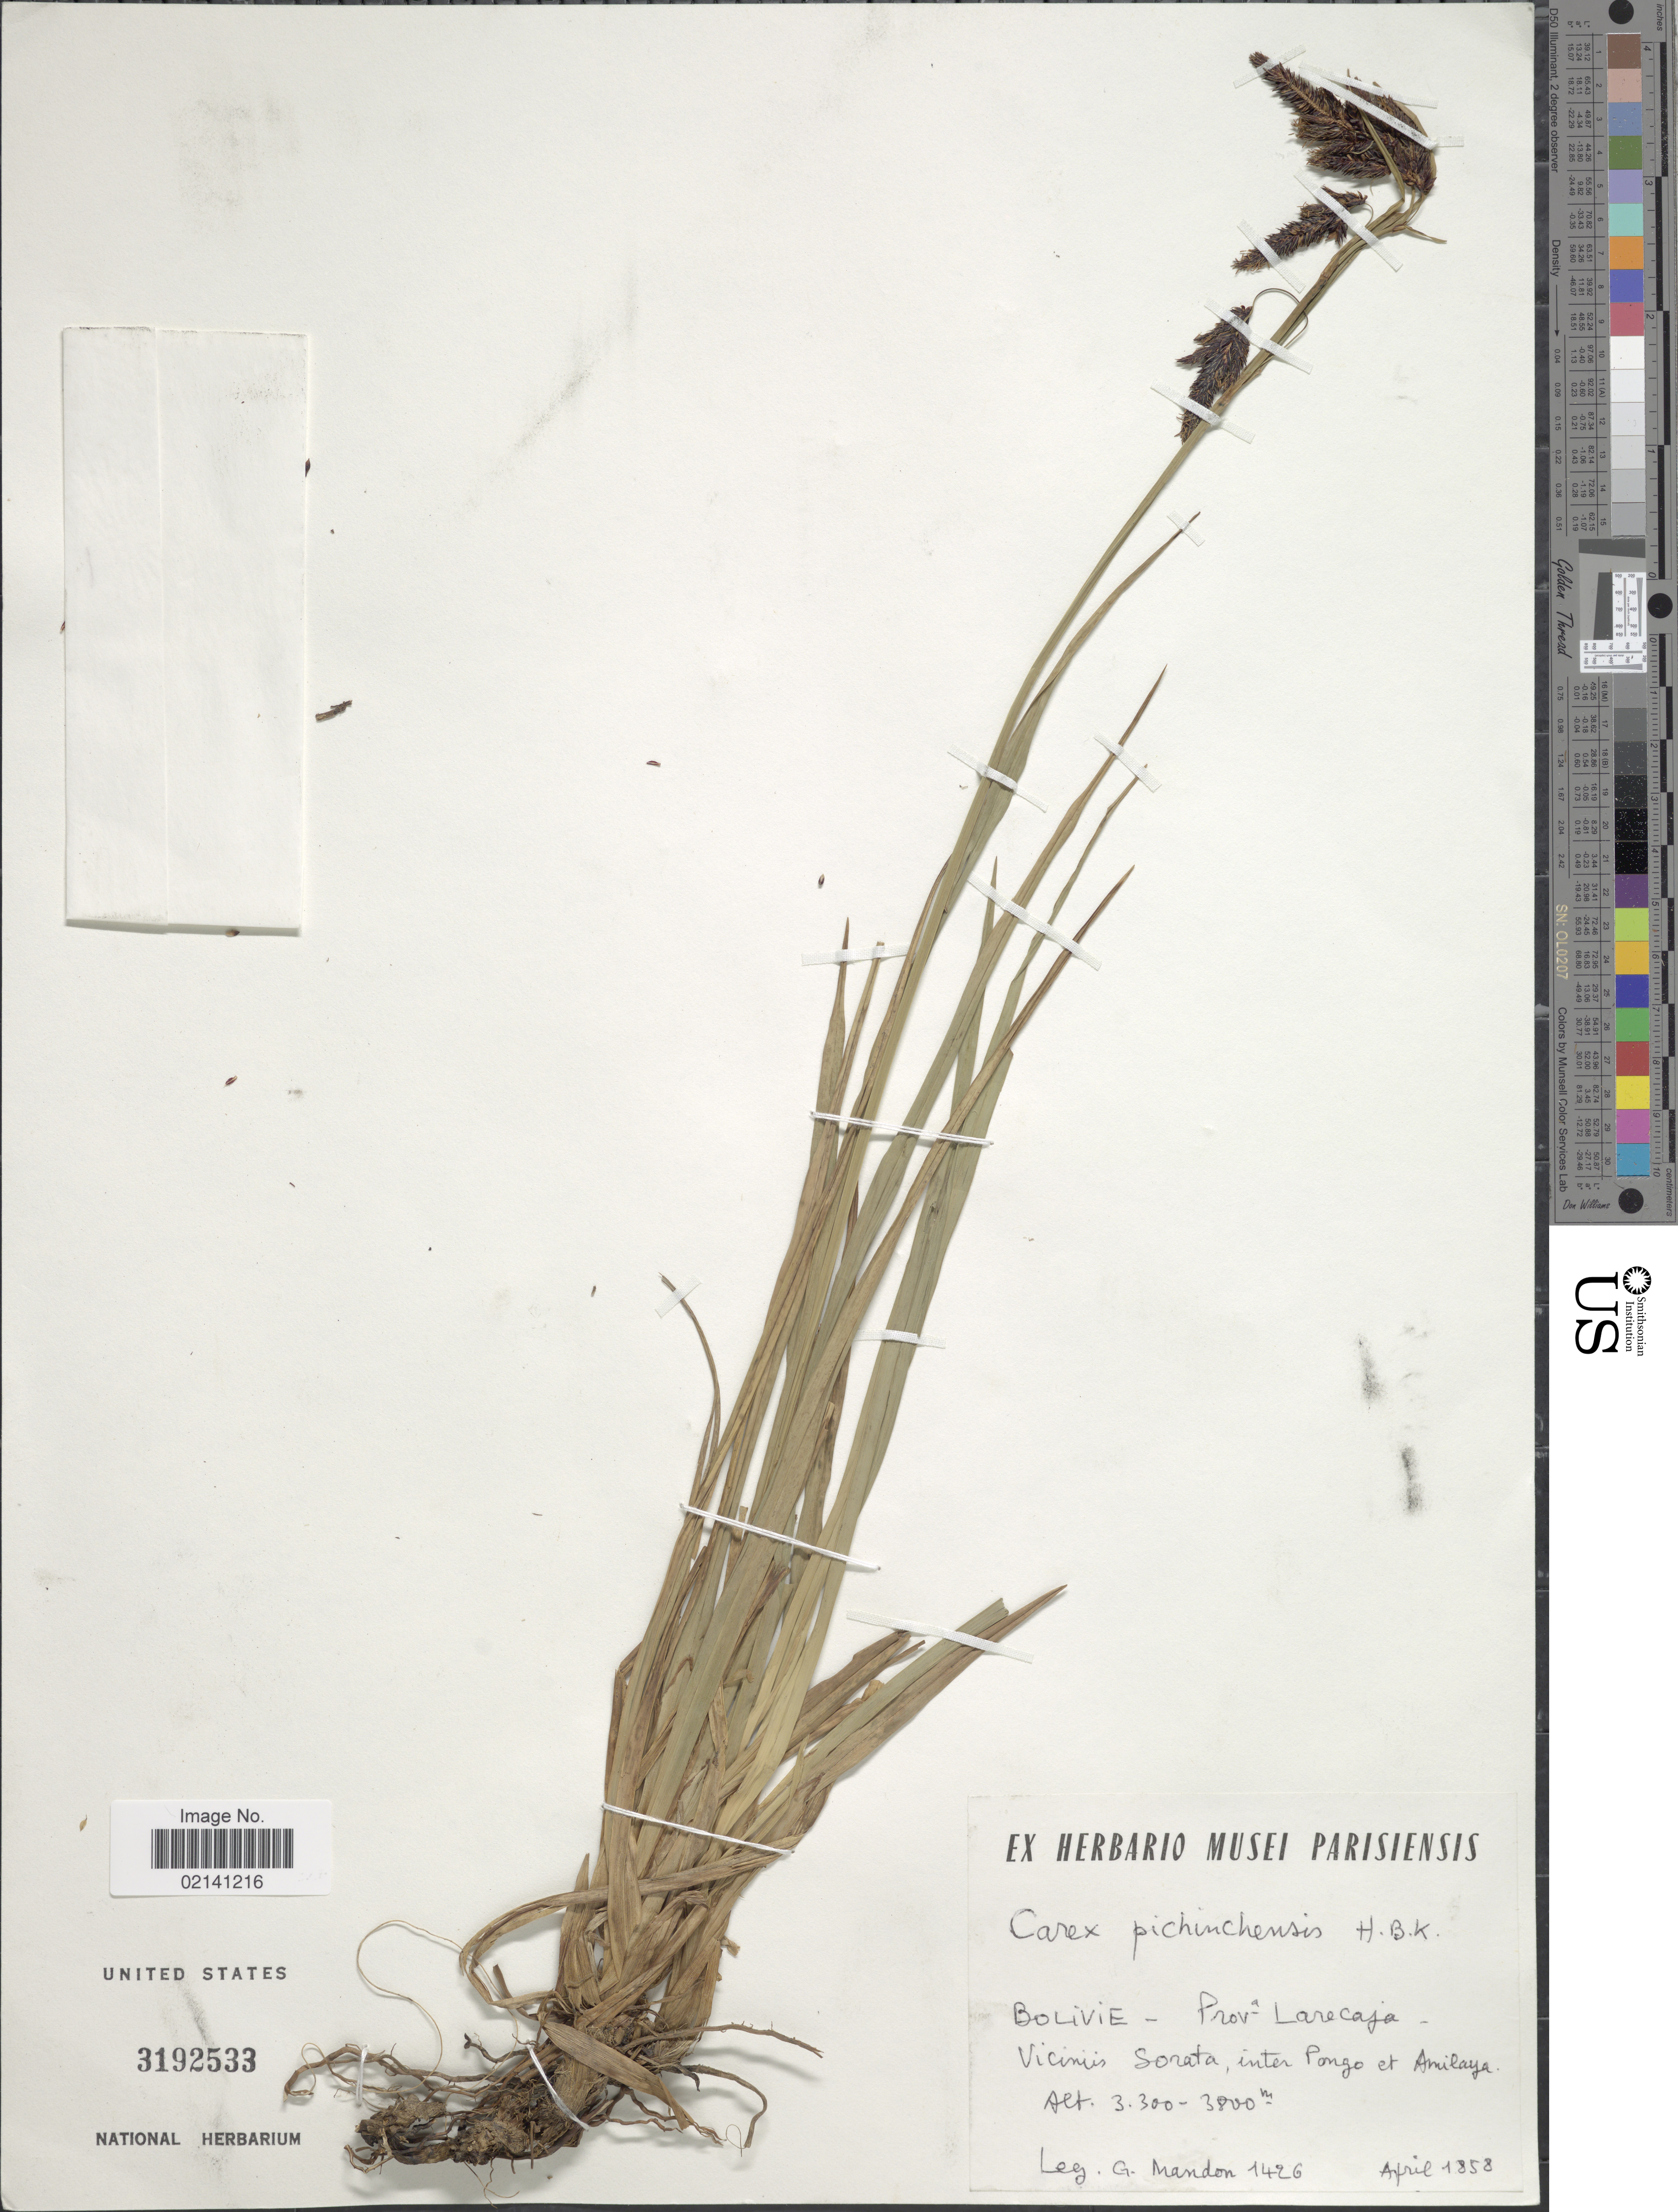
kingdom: Plantae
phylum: Tracheophyta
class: Liliopsida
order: Poales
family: Cyperaceae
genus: Carex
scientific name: Carex pichinchensis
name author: Kunth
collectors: G. Mandon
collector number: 1426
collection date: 1858-04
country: Bolivia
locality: Prov. Larecaja, Viciniis Sorata, inter Pongo et Amilaya.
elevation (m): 3300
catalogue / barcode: US 3192533